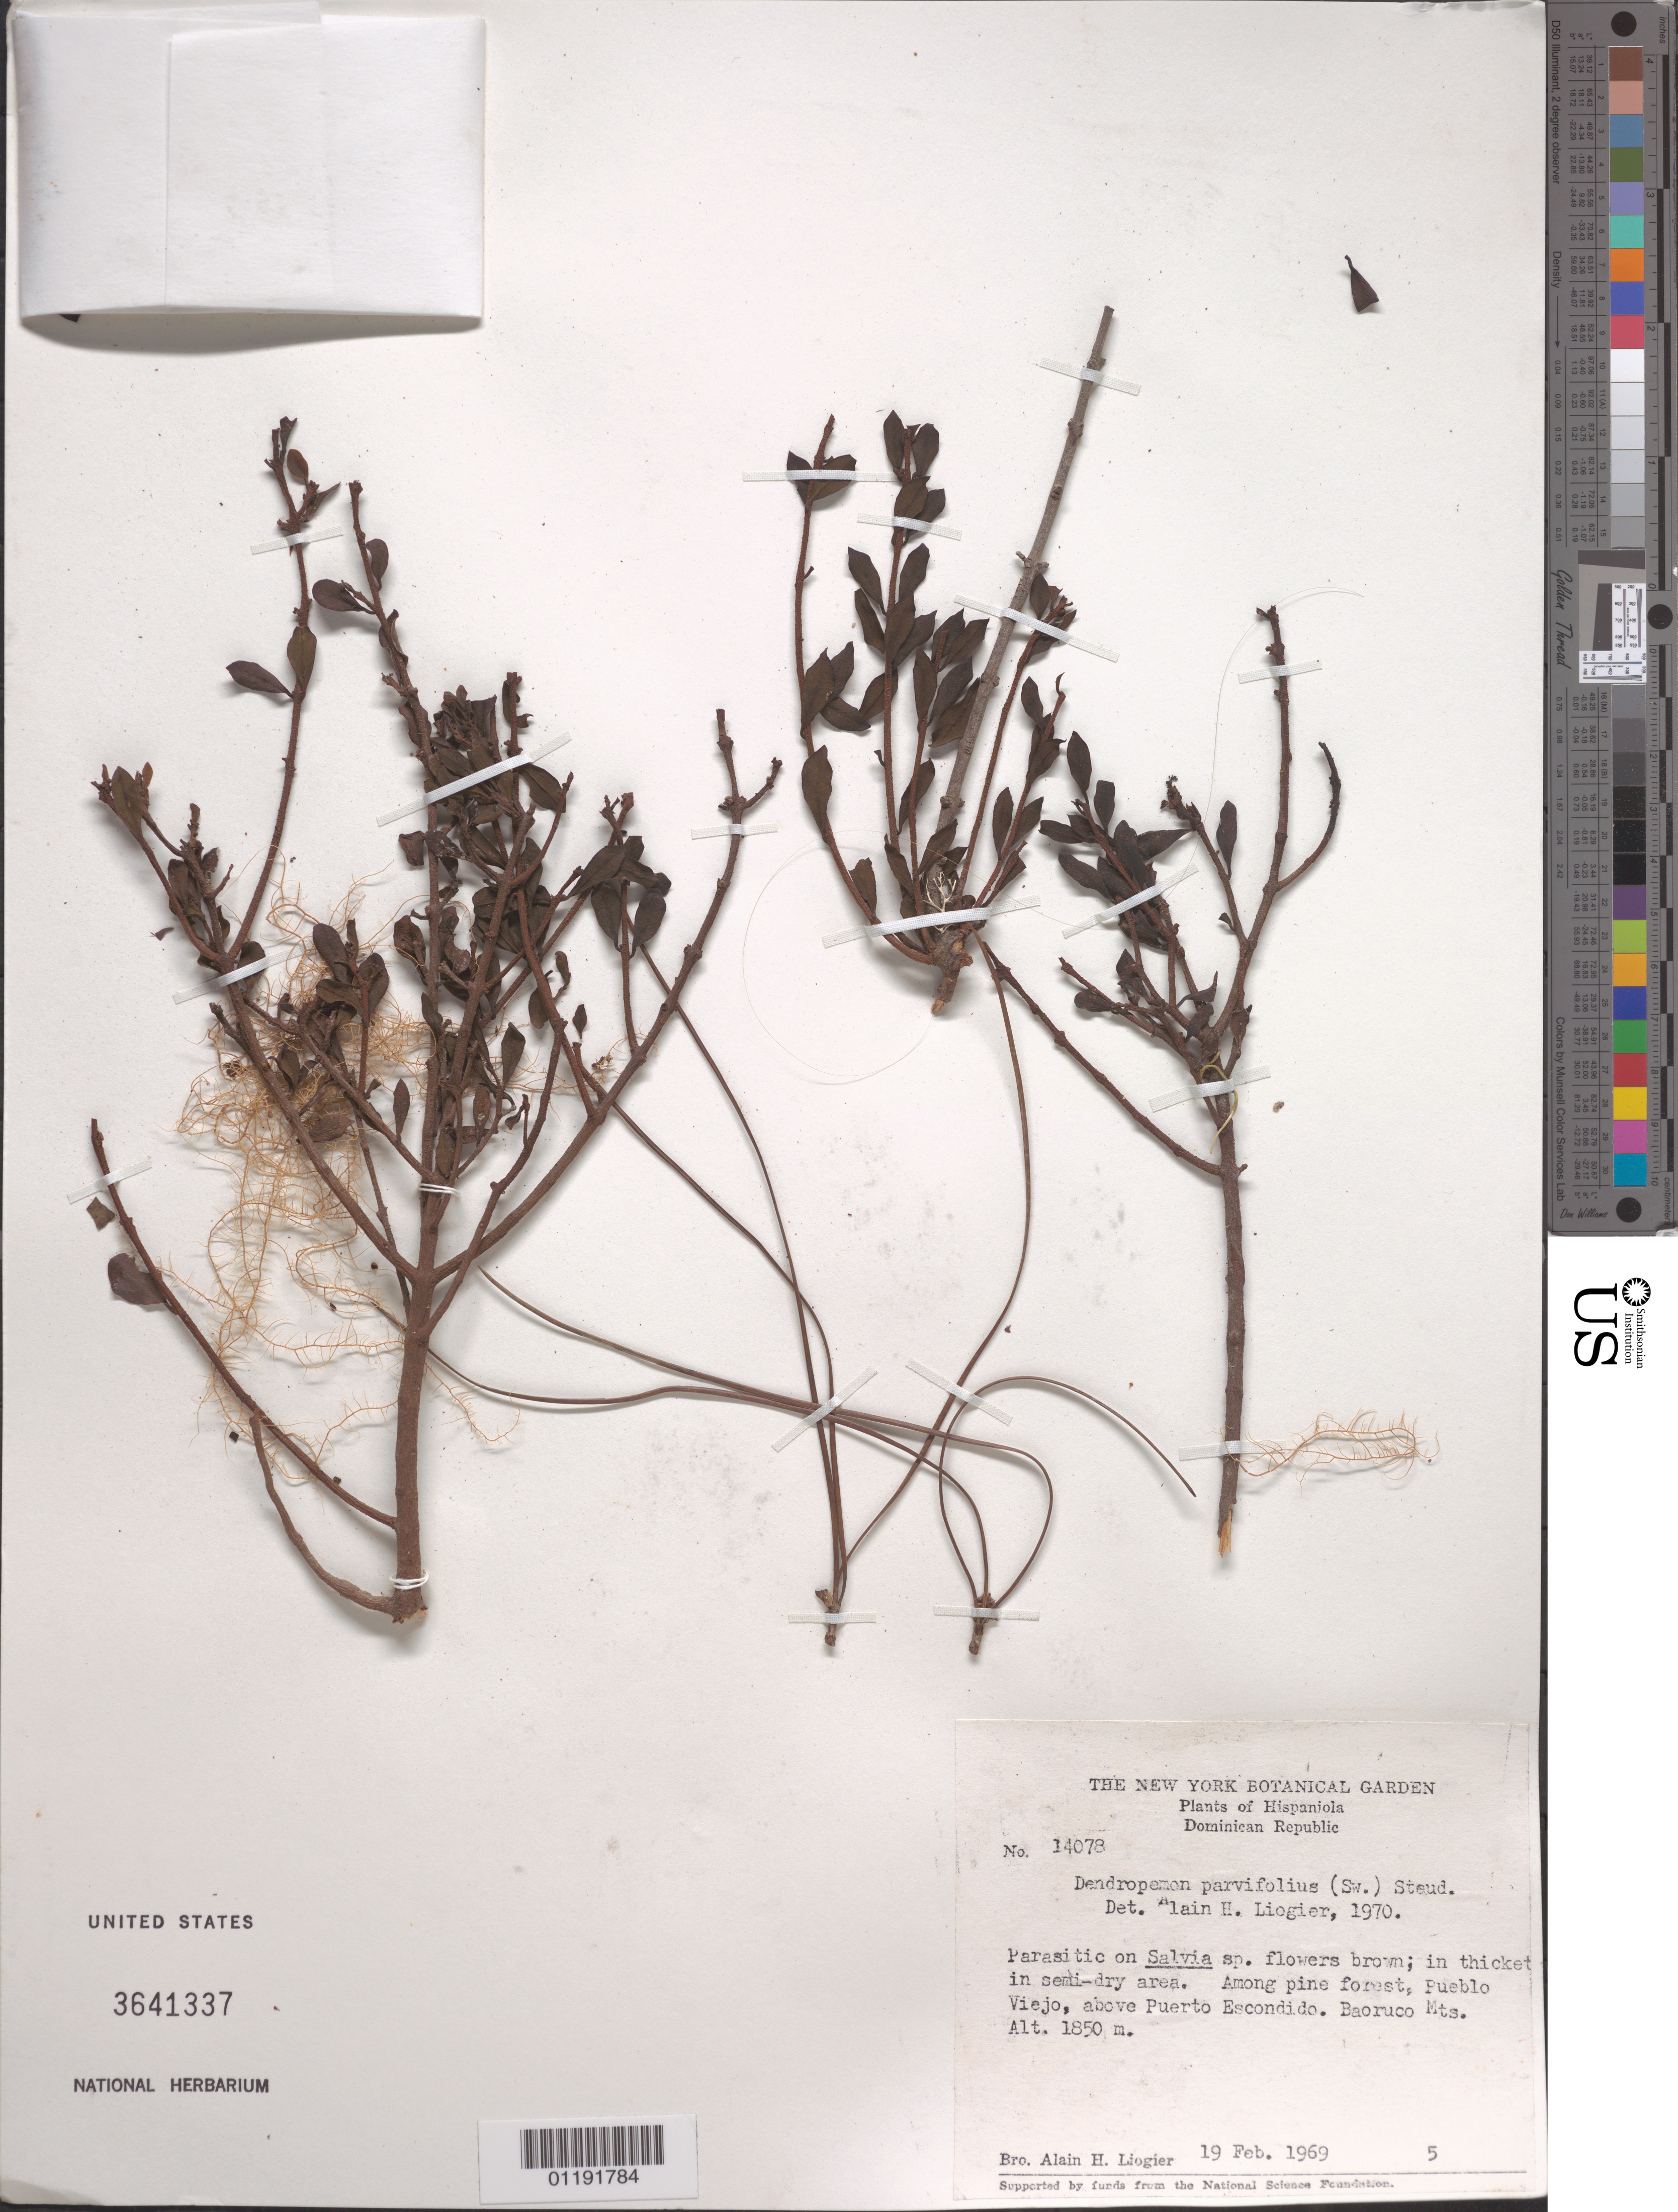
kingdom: Plantae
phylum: Tracheophyta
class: Magnoliopsida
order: Santalales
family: Loranthaceae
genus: Dendropemon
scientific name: Dendropemon parvifolius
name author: (Sw.) Steud.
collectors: A. H. Liogier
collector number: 14078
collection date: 1969-02-19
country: Dominican Republic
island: Hispaniola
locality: Baoruco Mts., Pueblo Viejo, above Puerto Escondido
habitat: Thickets in semi-dry area, among pine forest, mountains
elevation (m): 1850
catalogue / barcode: US 3641337